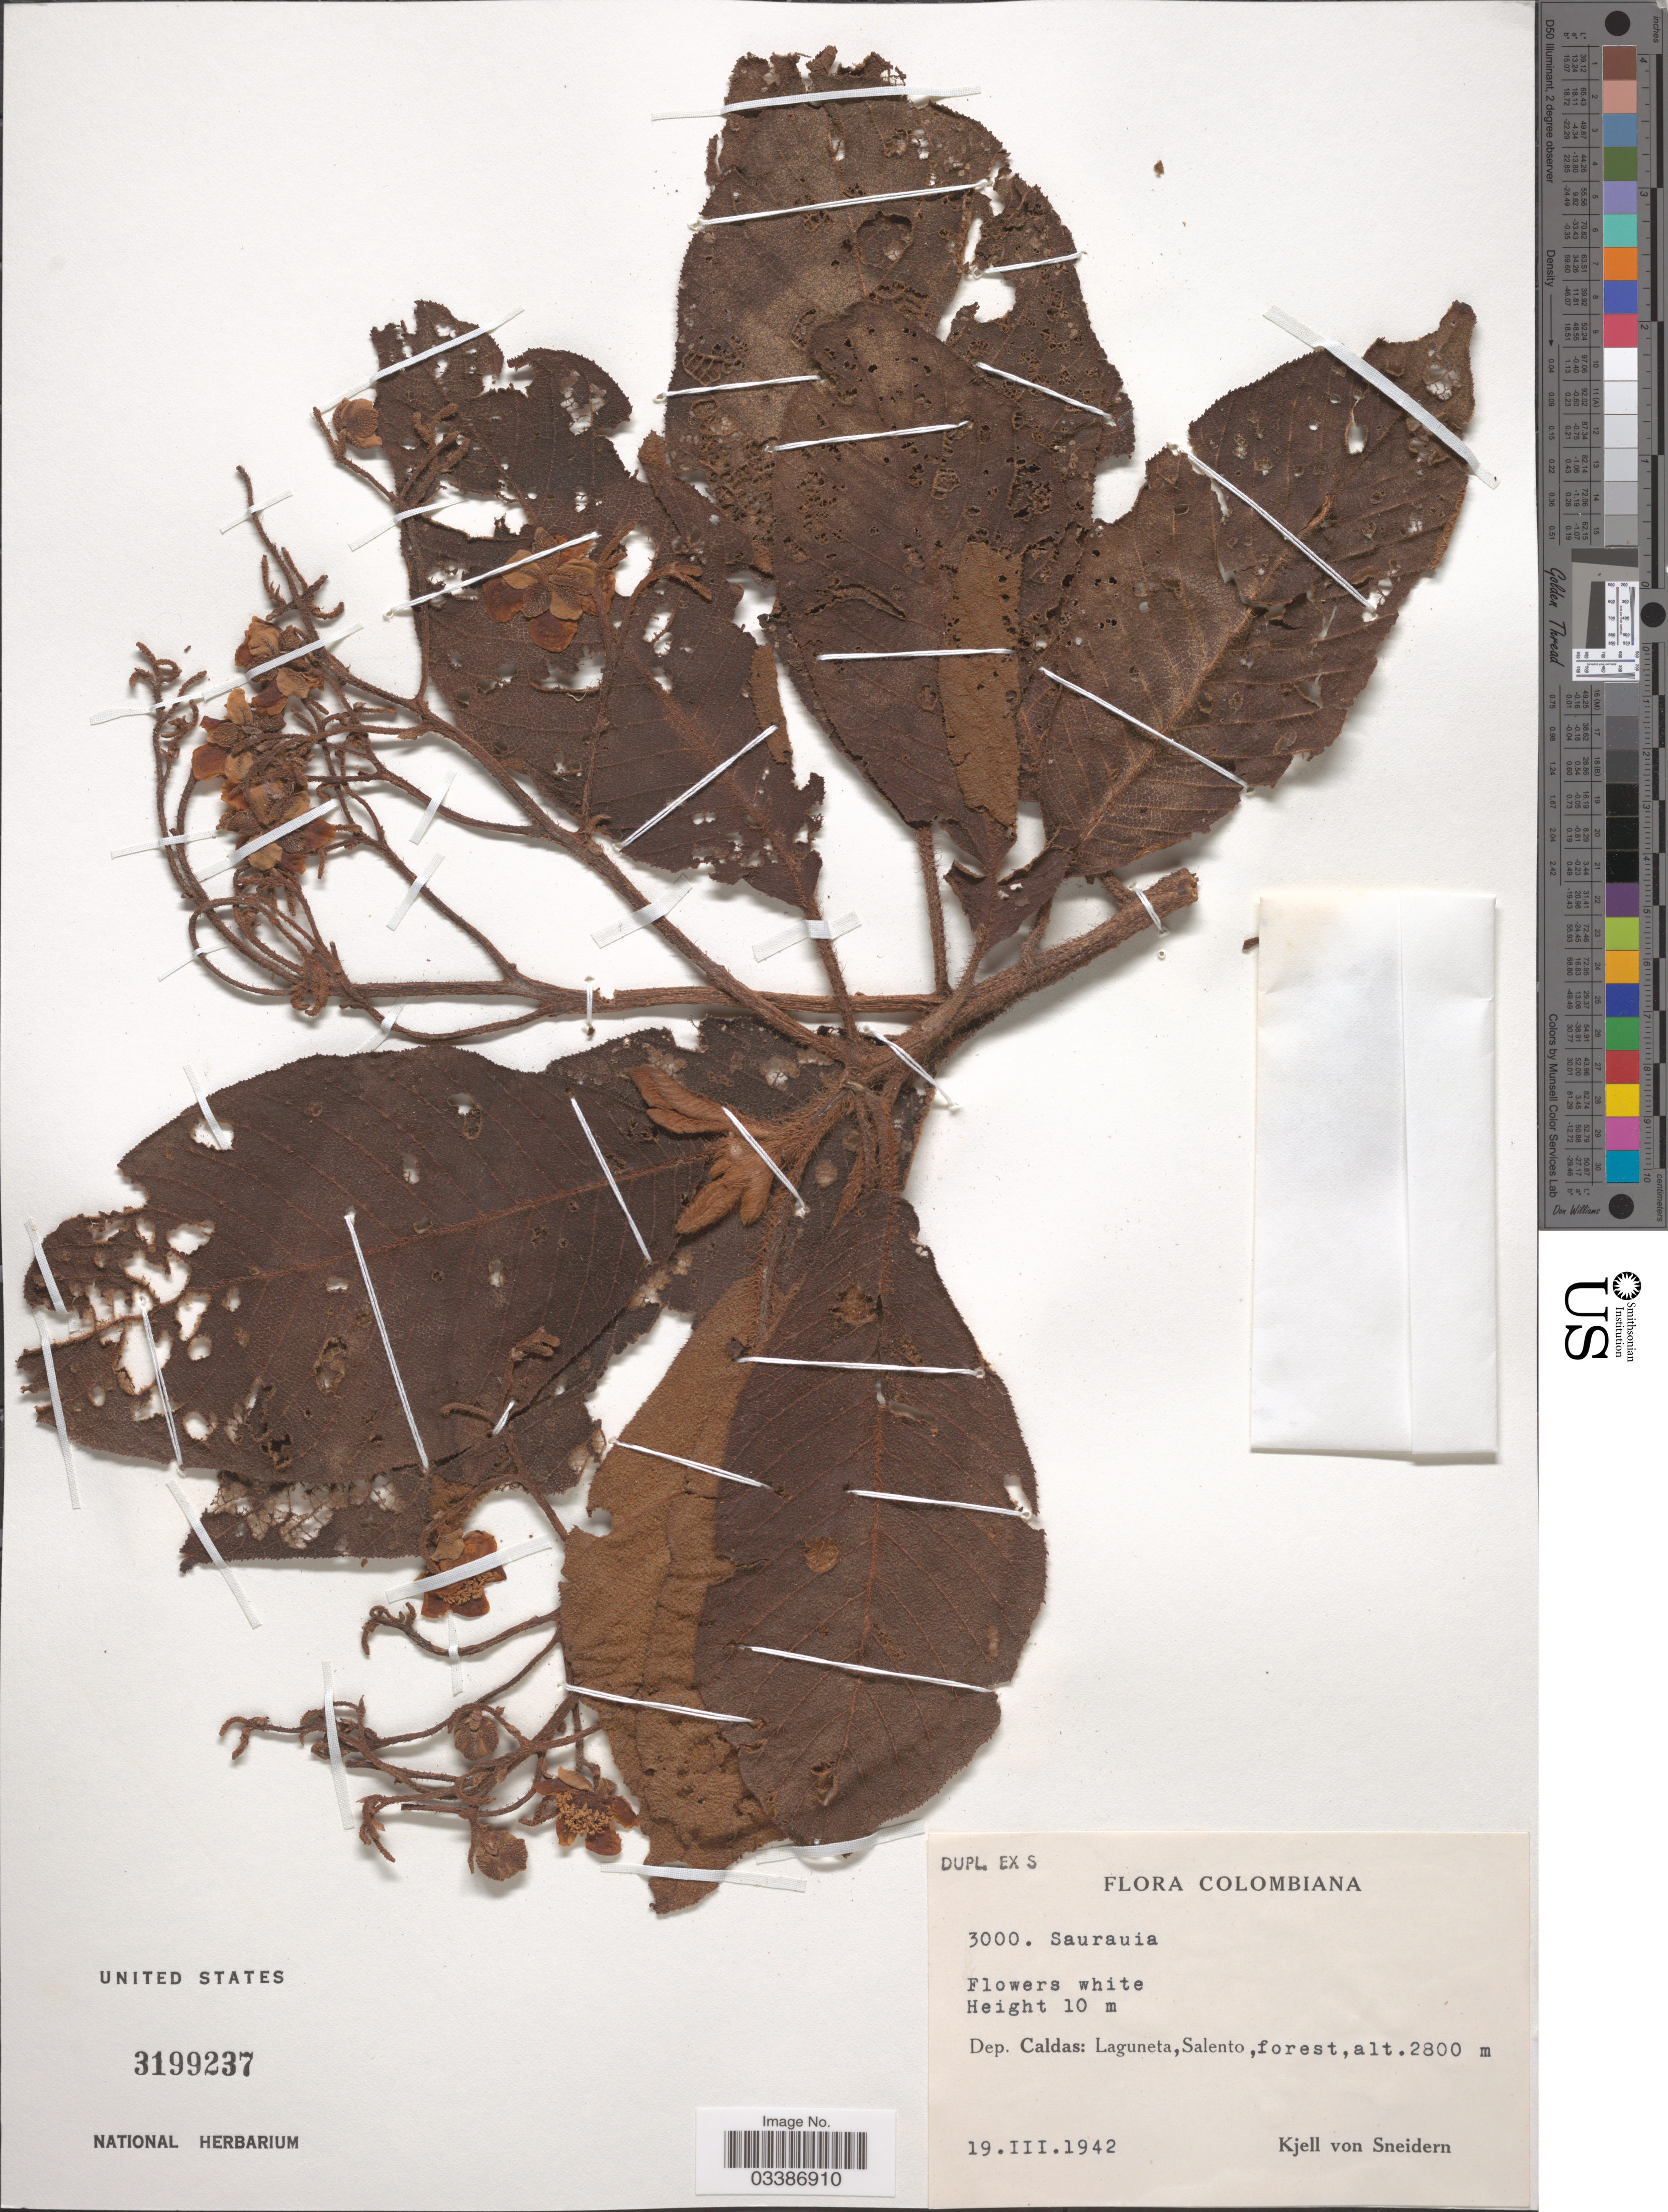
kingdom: Plantae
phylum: Tracheophyta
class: Magnoliopsida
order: Ericales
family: Actinidiaceae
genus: Saurauia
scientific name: Saurauia sp.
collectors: K. von Sneidern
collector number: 3000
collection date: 1942-03-19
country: Colombia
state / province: Caldas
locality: Dep. Caldas: Laguneta, Salento.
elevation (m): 2800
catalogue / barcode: US 3199237